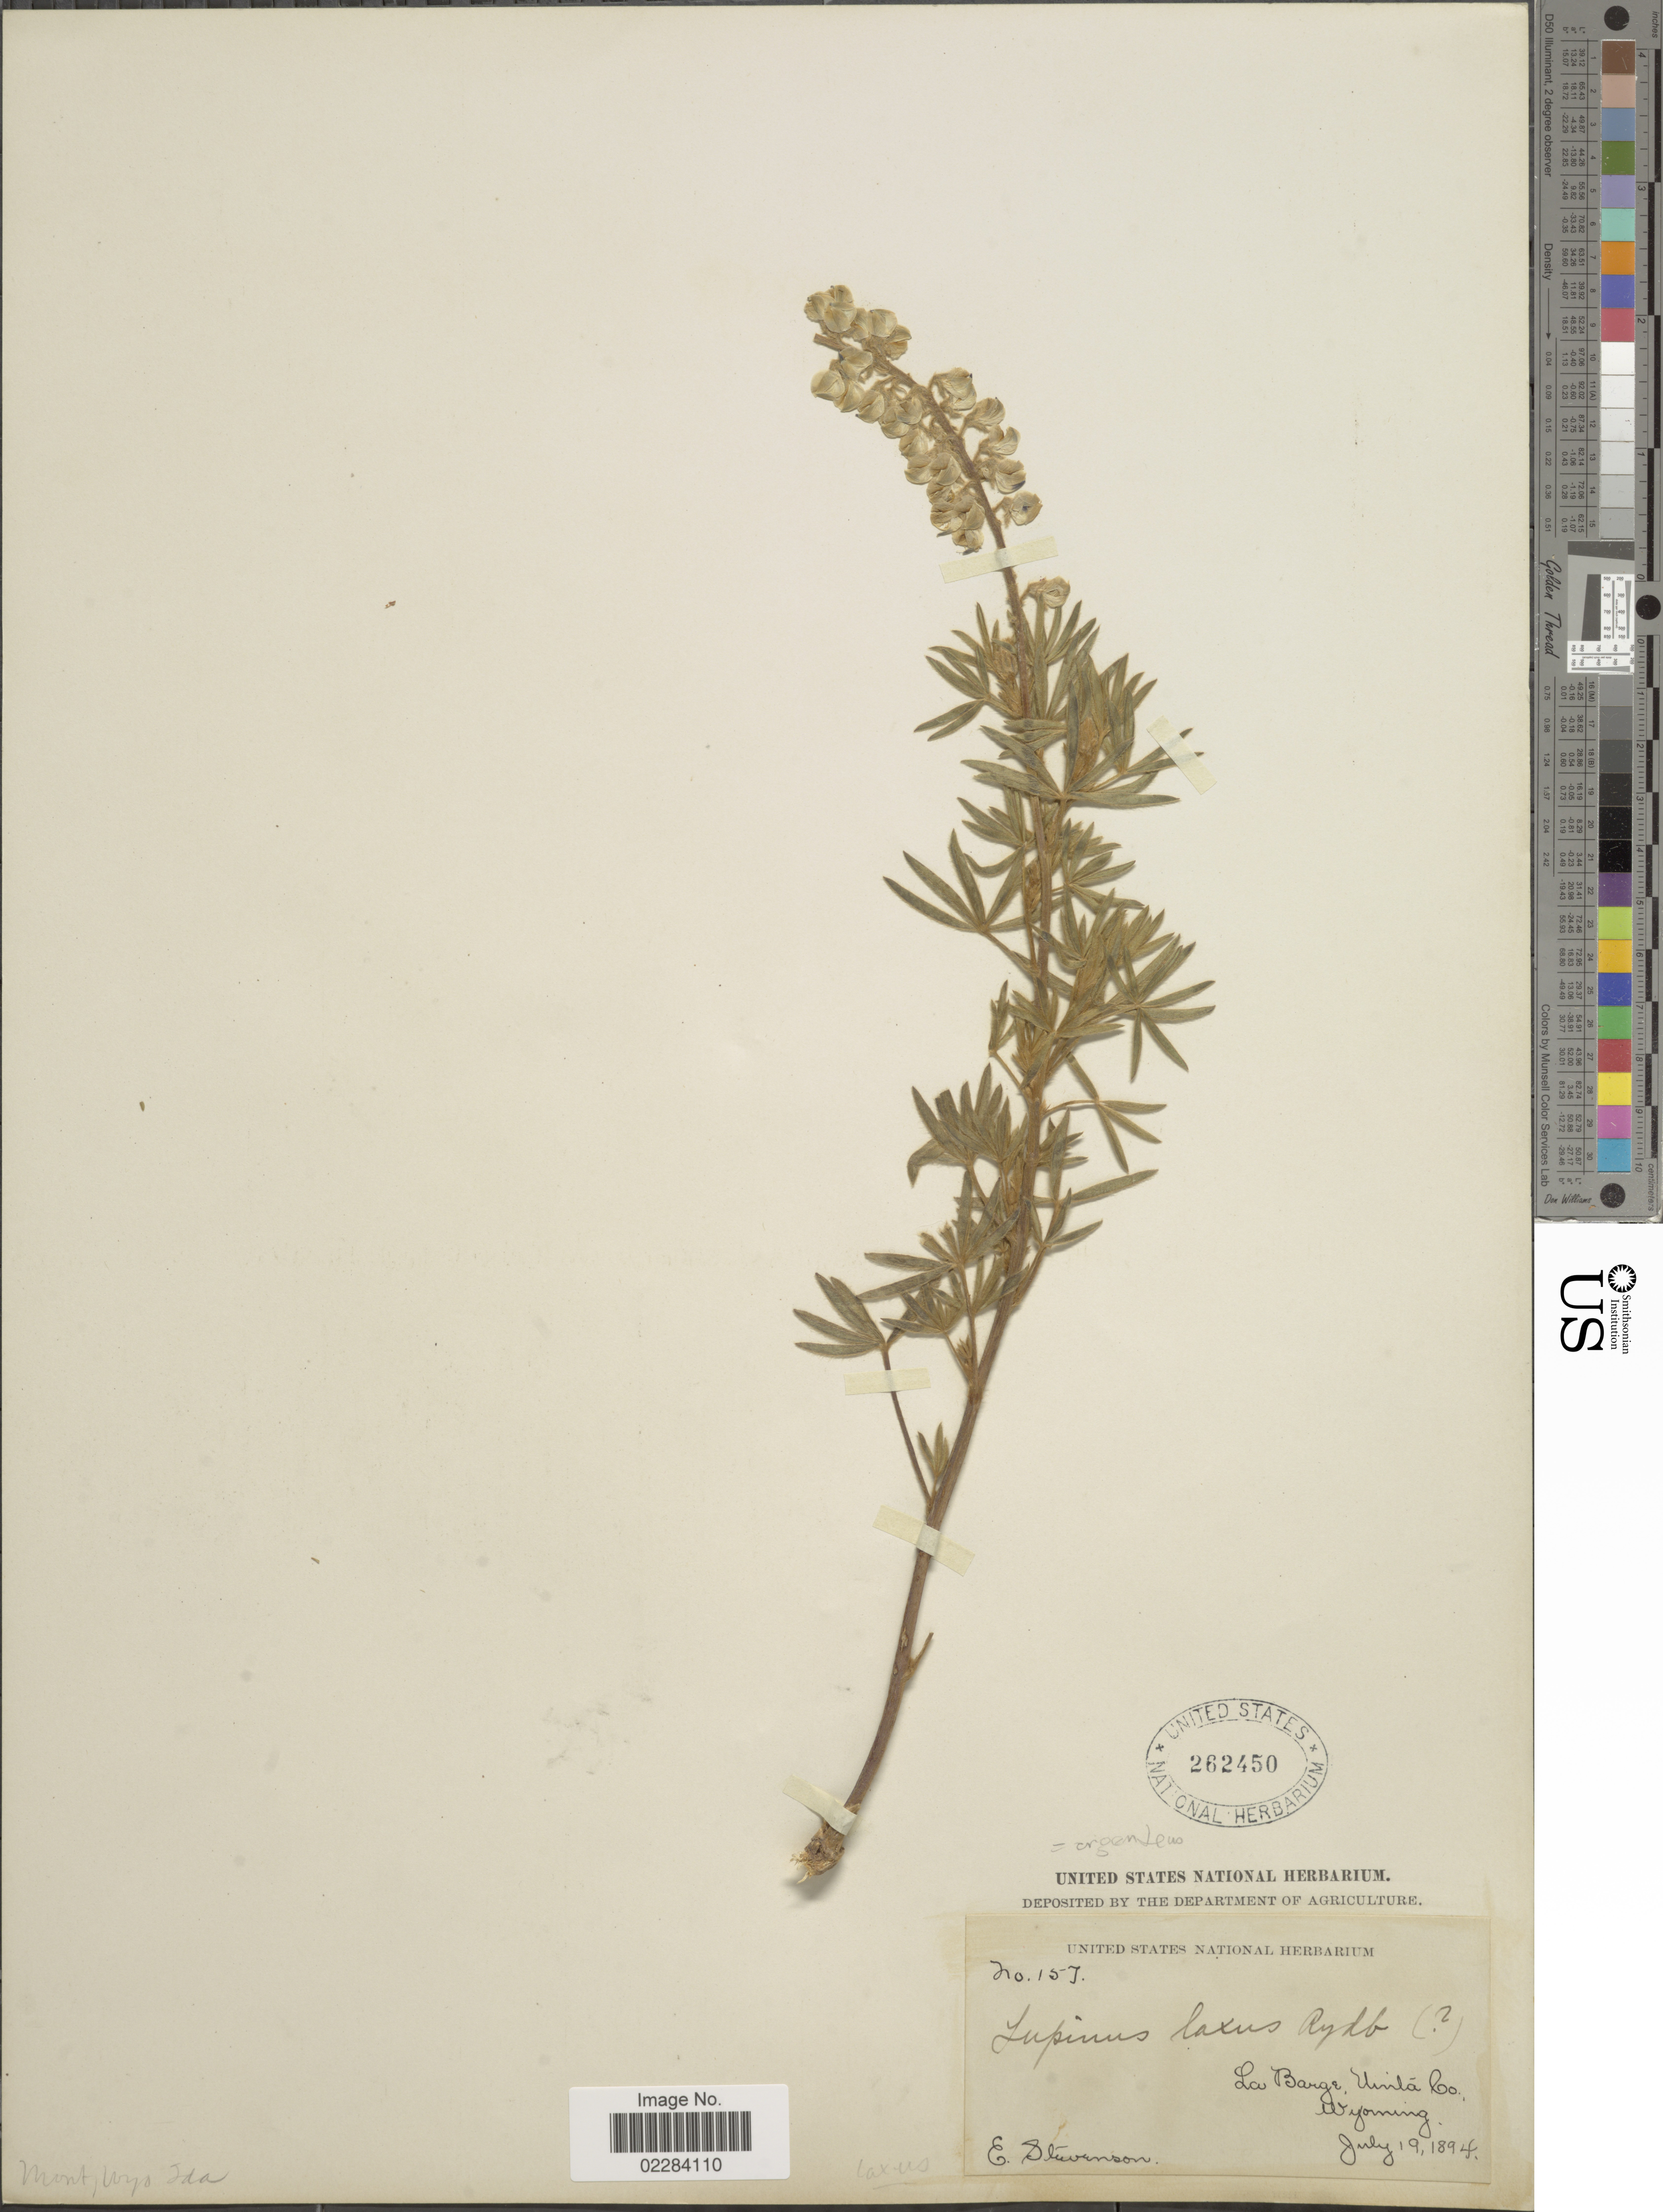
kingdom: Plantae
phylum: Tracheophyta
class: Magnoliopsida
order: Fabales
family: Fabaceae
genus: Lupinus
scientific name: Lupinus sp.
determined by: Strong, Mark T., (BOT), Smithsonian Institution - National Museum of Natural History (UNITED STATES)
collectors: E. Stevenson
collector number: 157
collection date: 1894-07-19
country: United States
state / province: Wyoming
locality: La Barge, Uinta Co.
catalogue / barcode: US 262450